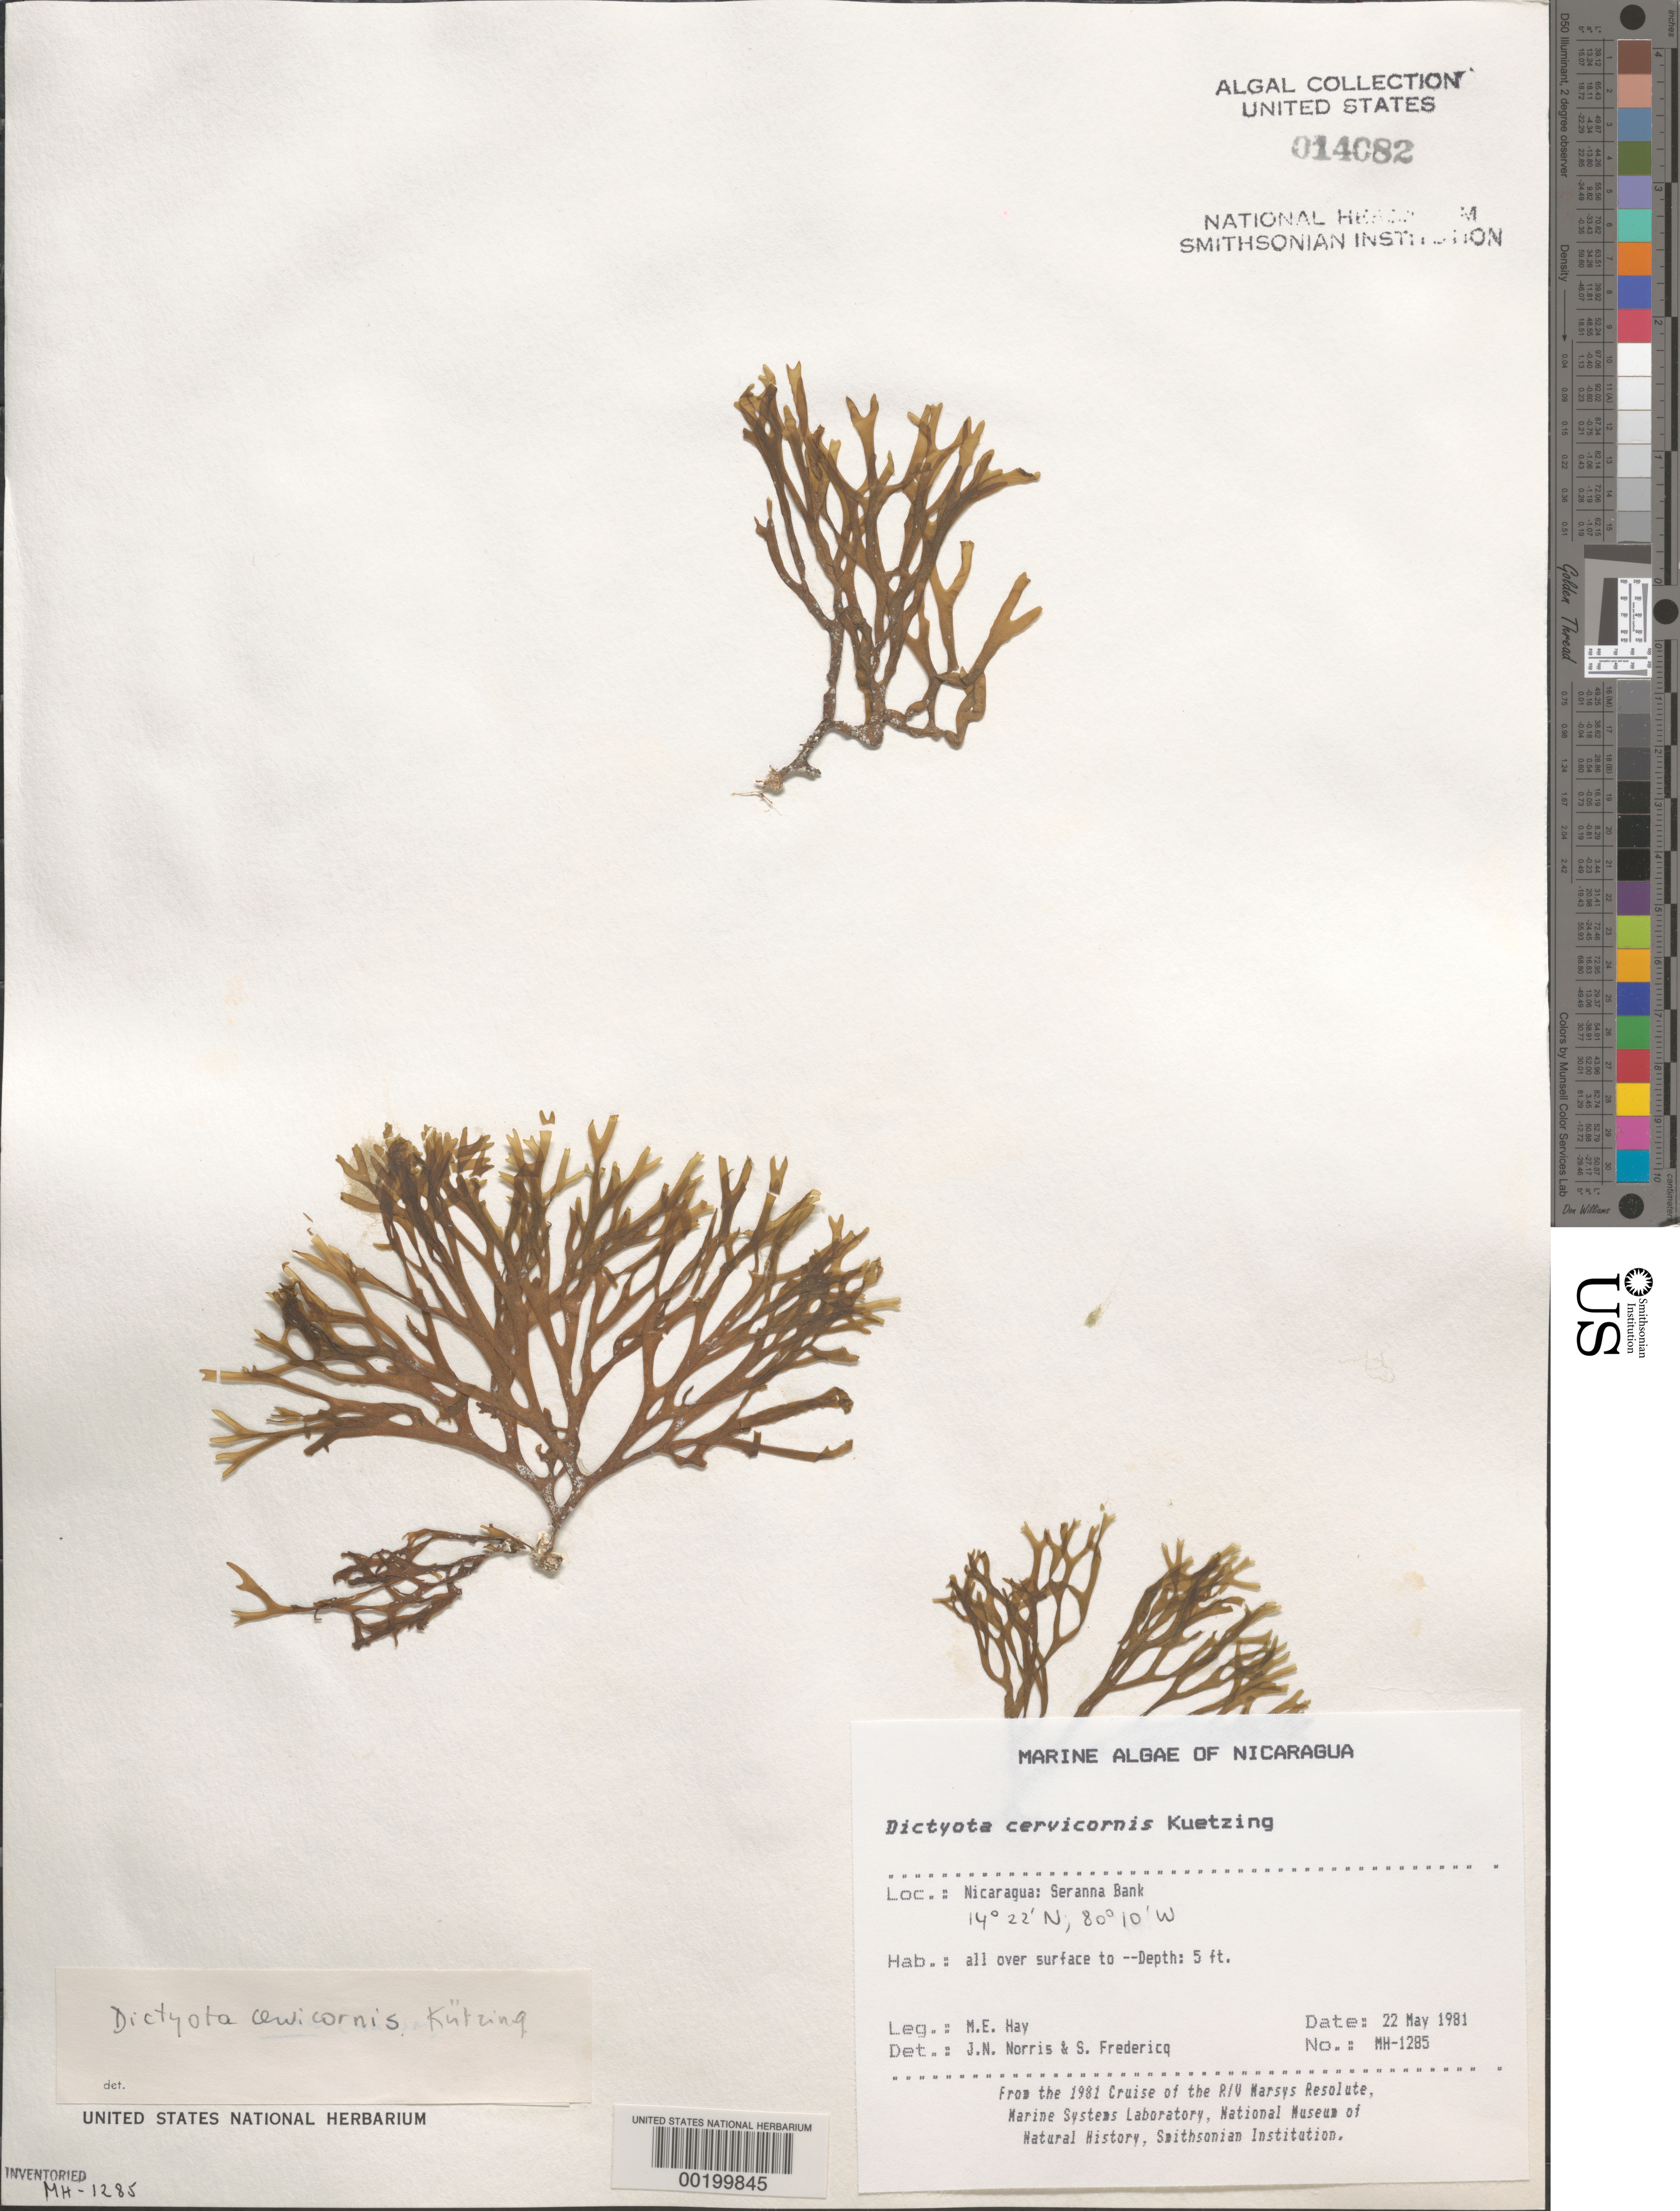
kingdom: Chromista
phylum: Ochrophyta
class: Phaeophyceae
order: Dictyotales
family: Dictyotaceae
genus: Dictyota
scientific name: Dictyota cervicornis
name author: Kütz.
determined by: Norris, J. N.; Fredericq, S.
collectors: M. E. Hay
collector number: MEH-1285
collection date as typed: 22 May 1981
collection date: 1981-05-22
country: Nicaragua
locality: Seranna bank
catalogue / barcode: US 14082